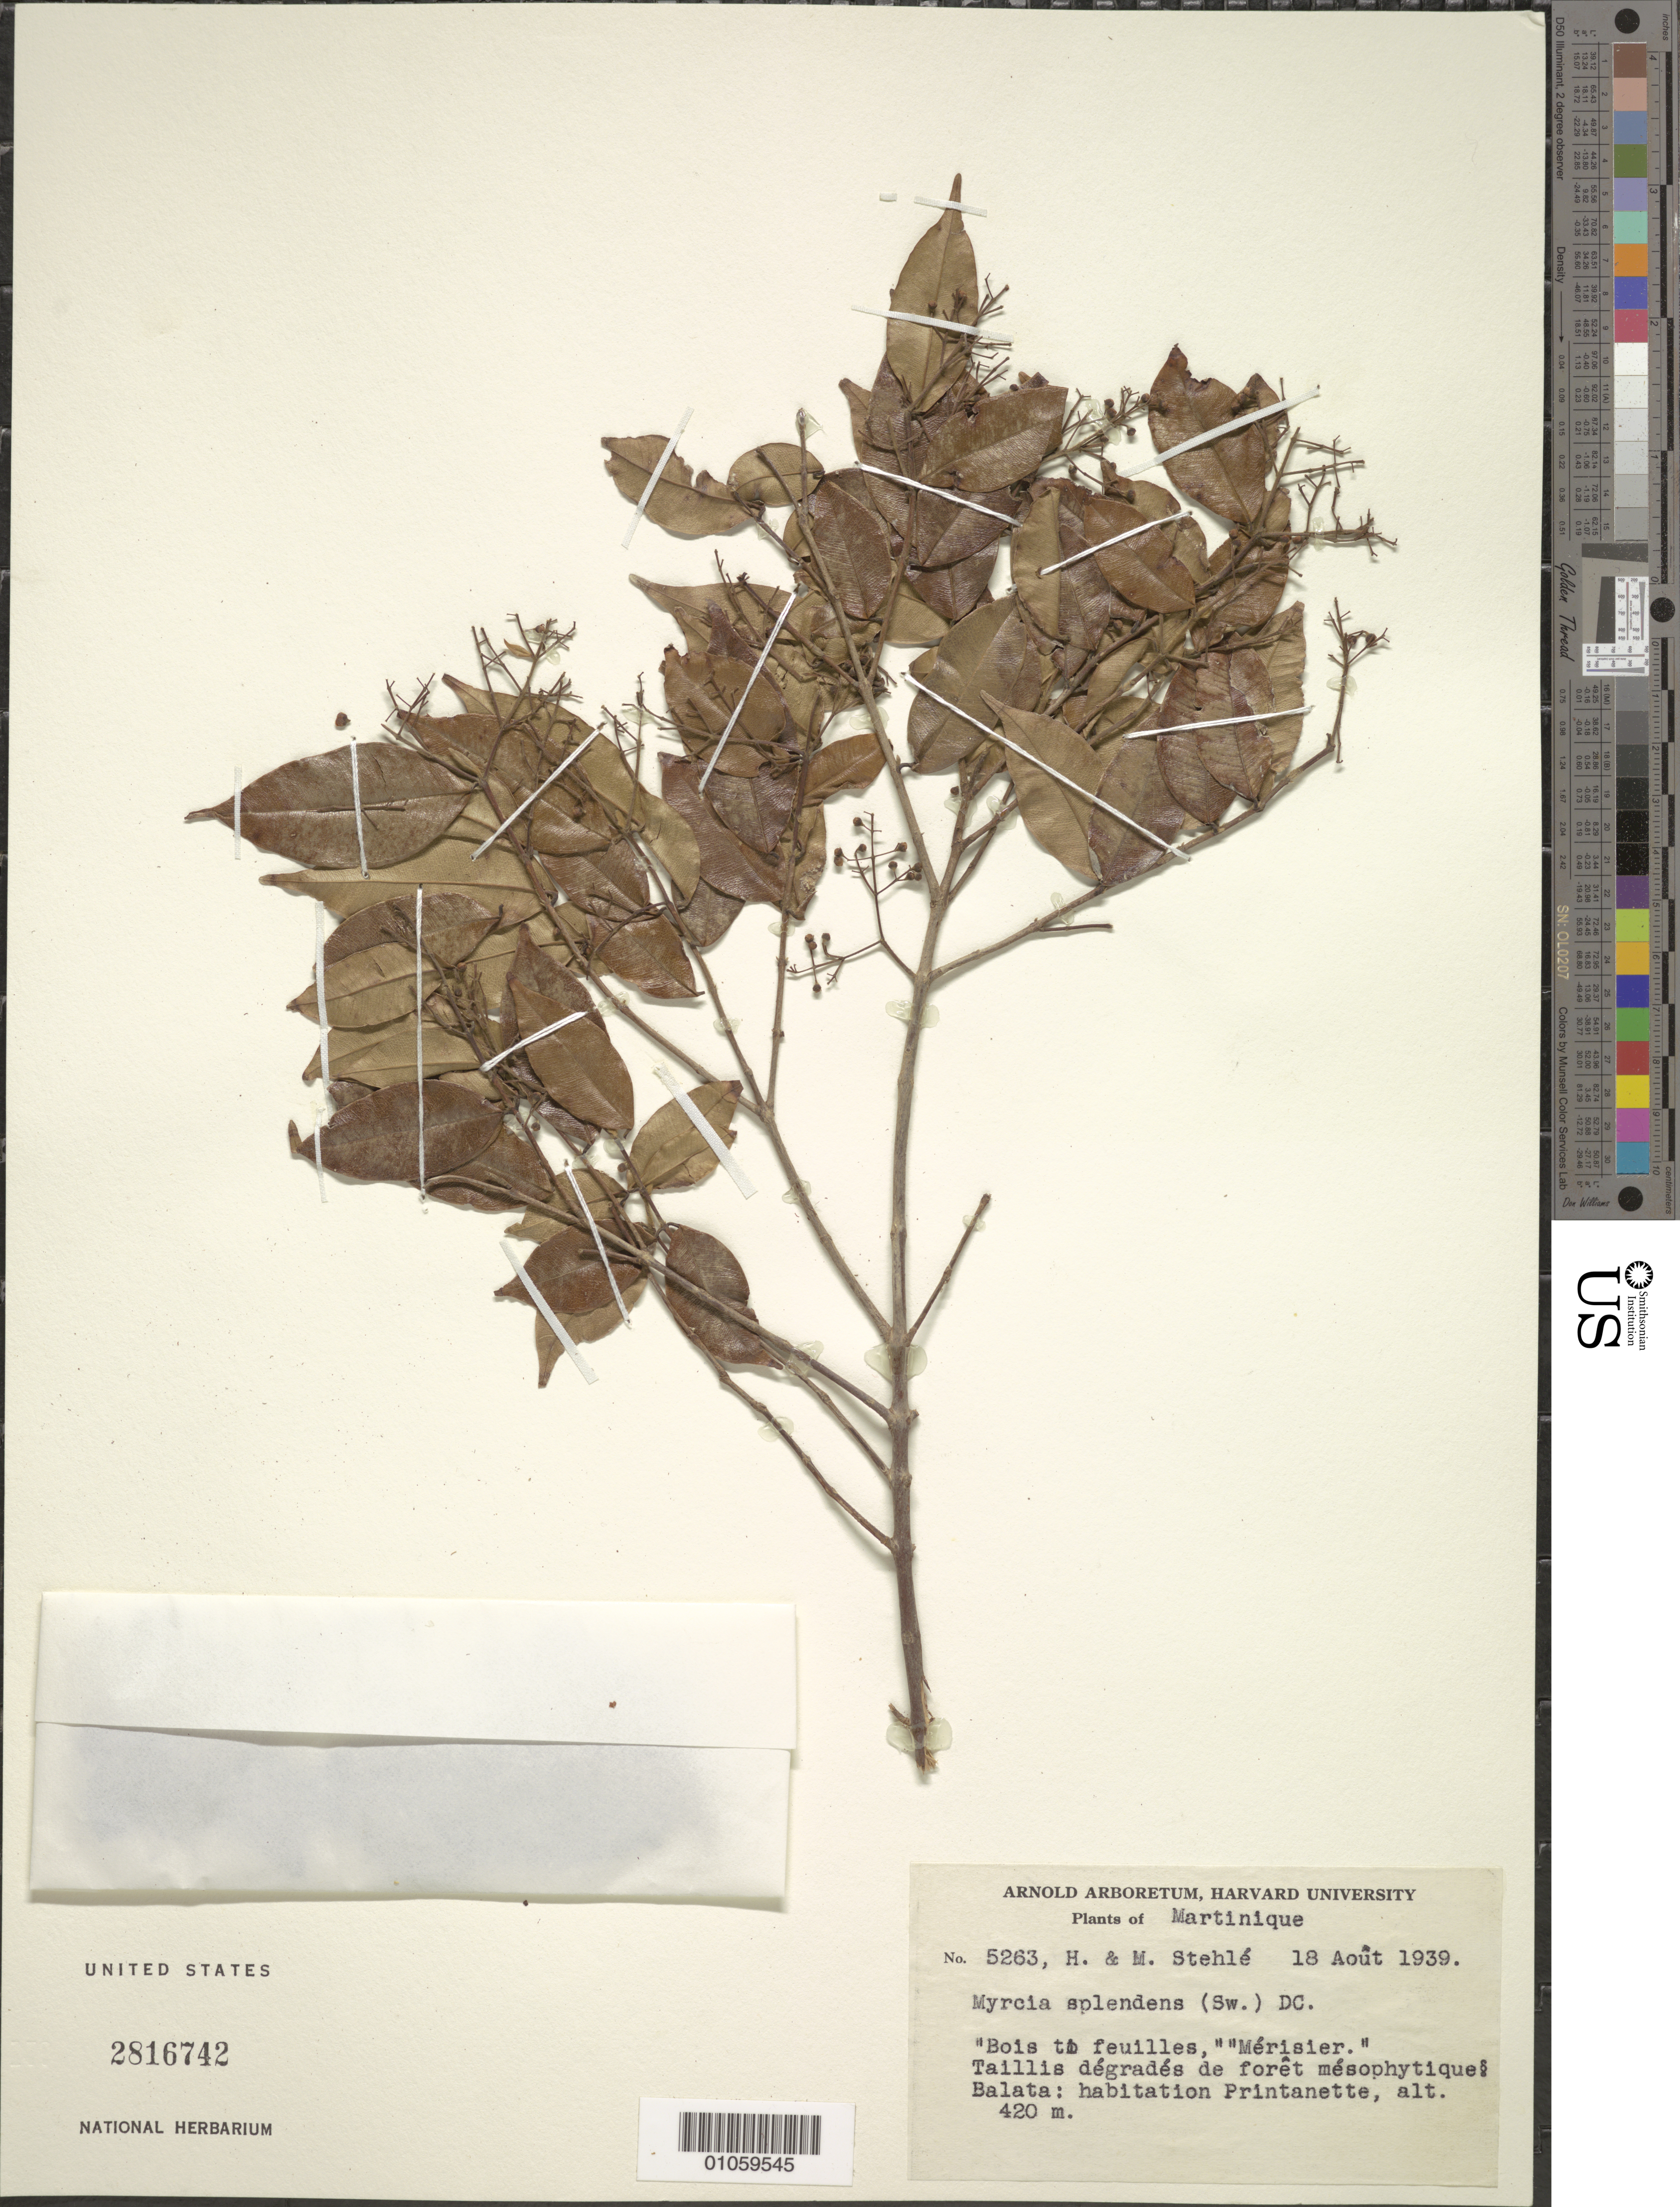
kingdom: Plantae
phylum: Tracheophyta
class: Magnoliopsida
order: Myrtales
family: Myrtaceae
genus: Myrcia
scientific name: Myrcia splendens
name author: (Sw.) DC.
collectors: H. Stehlé & M. Stehlé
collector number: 5263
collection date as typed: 18 Aug 1939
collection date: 1939-08-18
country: Martinique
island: Martinique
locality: Balata: habitation Printanette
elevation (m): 420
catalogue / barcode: US 2816742